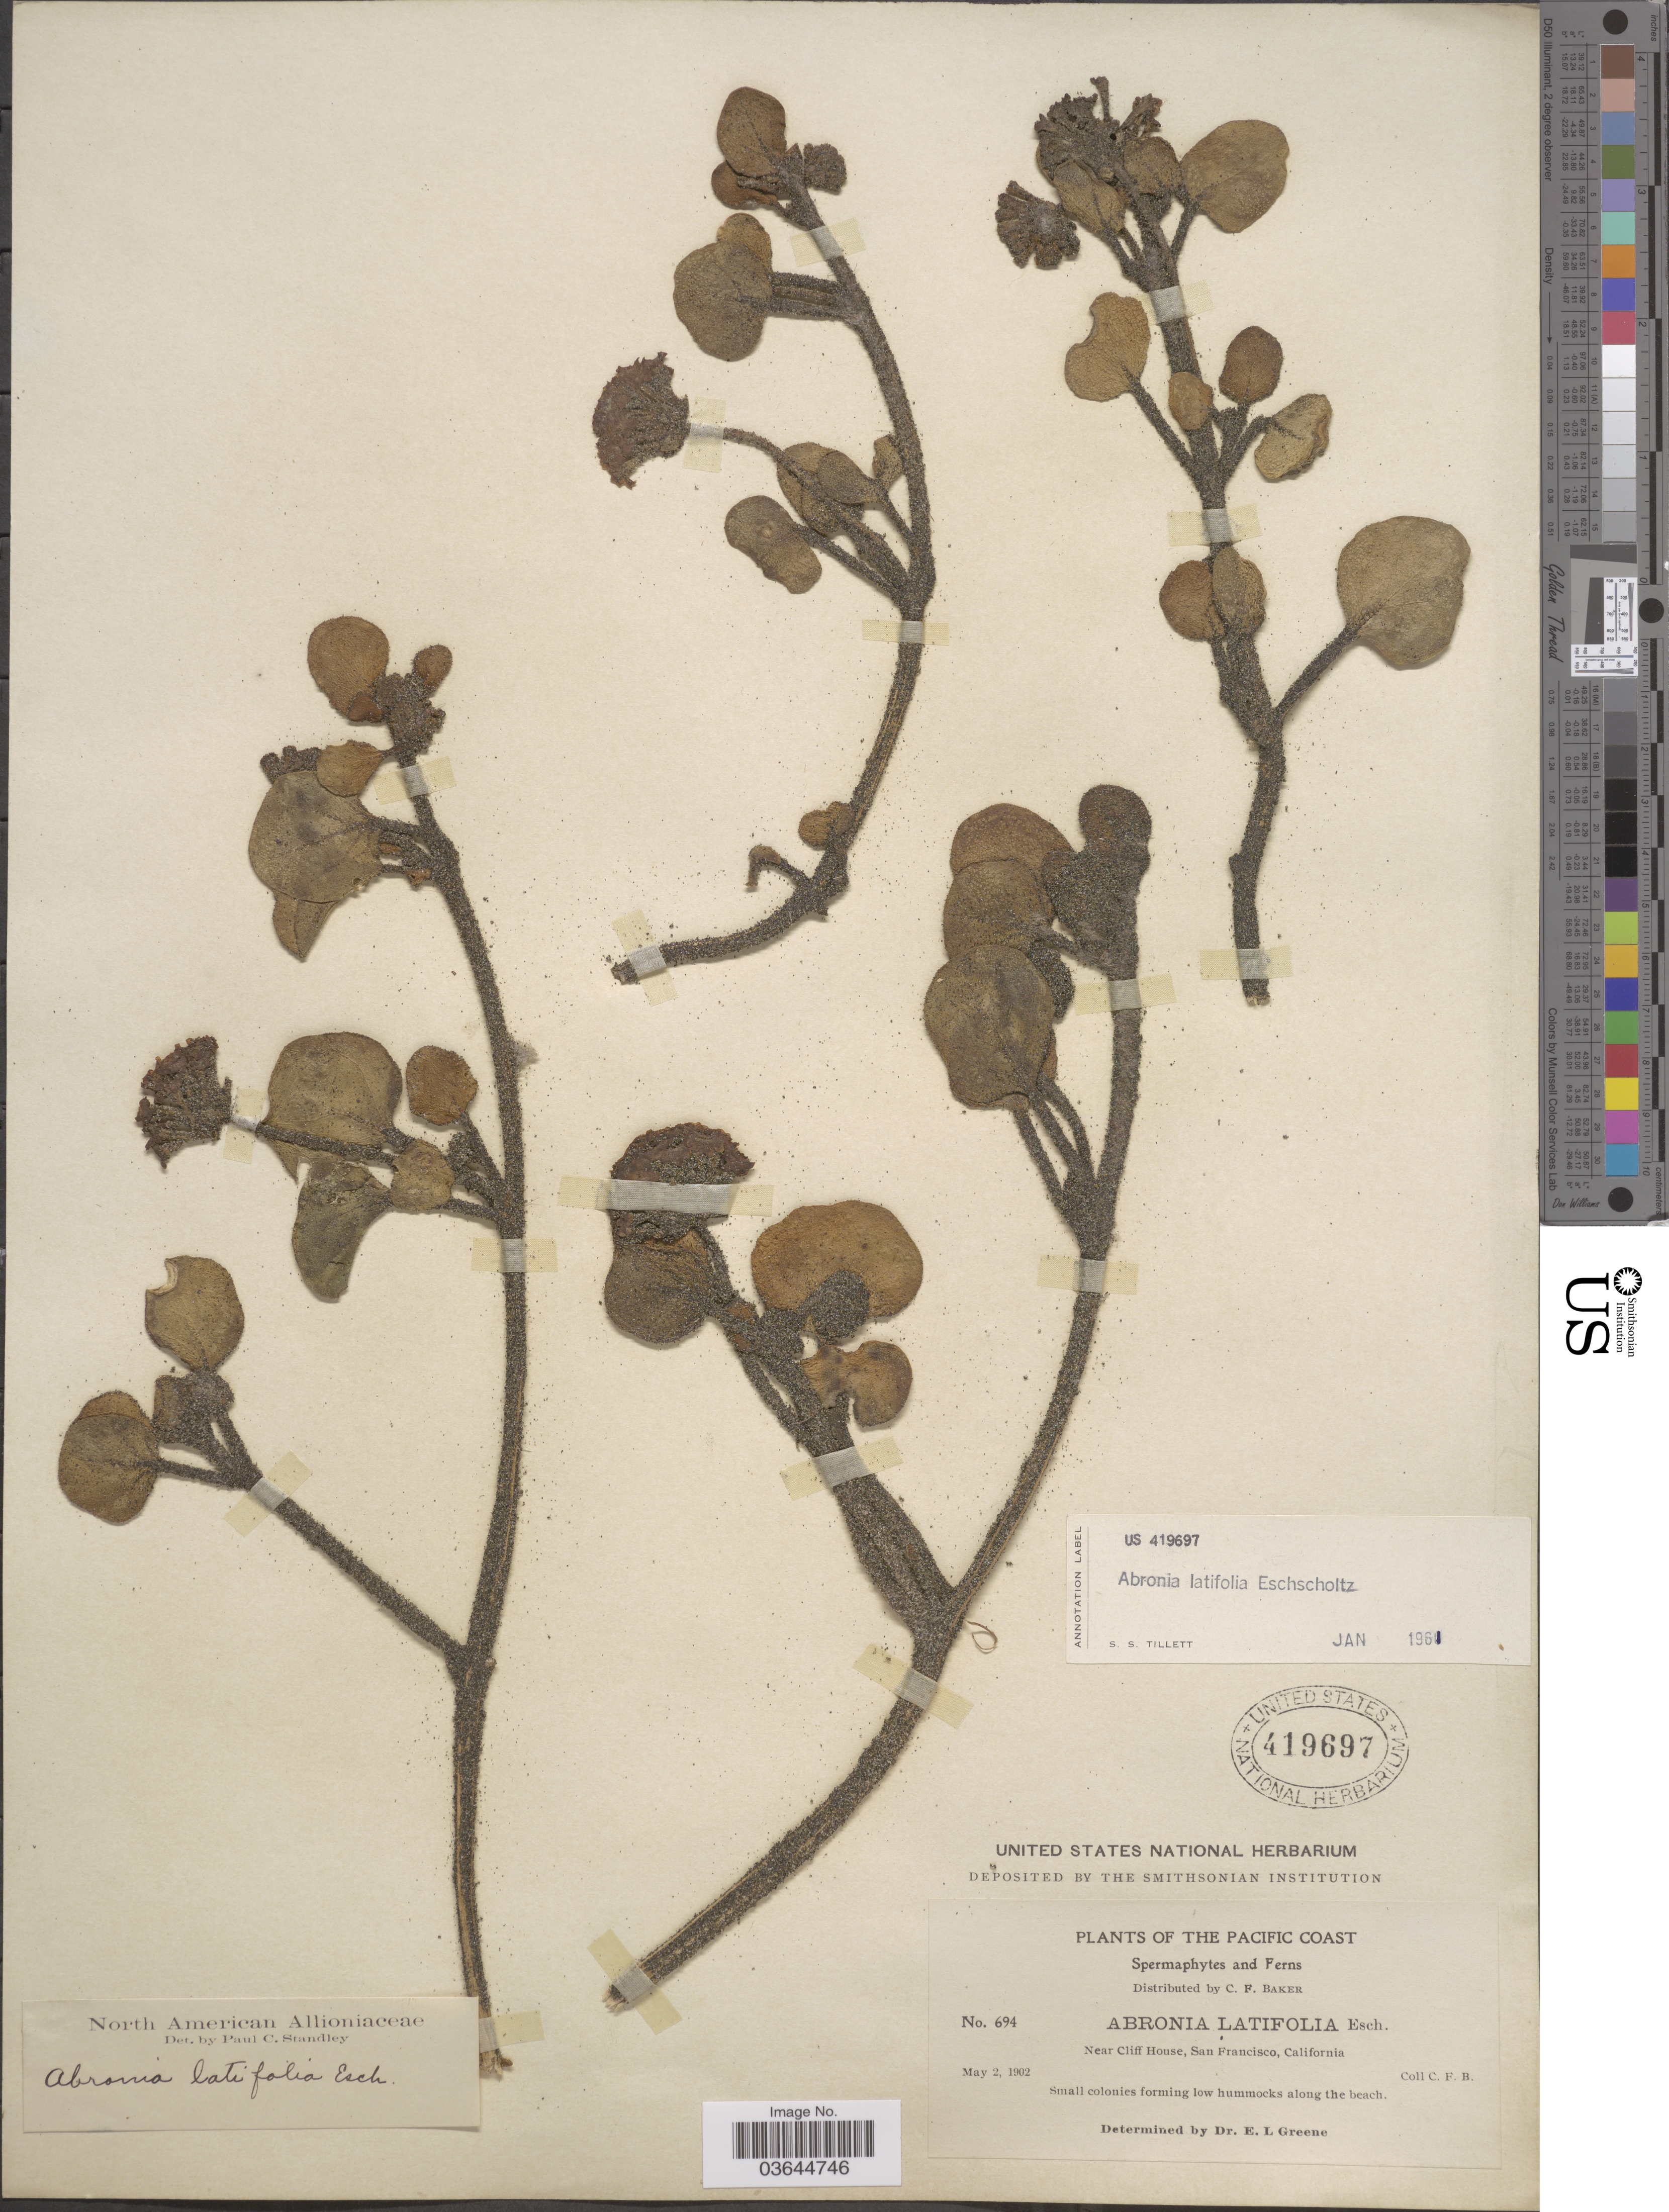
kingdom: Plantae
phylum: Tracheophyta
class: Magnoliopsida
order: Caryophyllales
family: Nyctaginaceae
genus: Abronia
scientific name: Abronia latifolia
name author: Eschsch.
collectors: C. F. Baker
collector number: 694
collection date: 1902-05-02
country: United States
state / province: California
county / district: San Francisco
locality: The Pacific Coast. Near Cliff House, San Francisco.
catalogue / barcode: US 419697